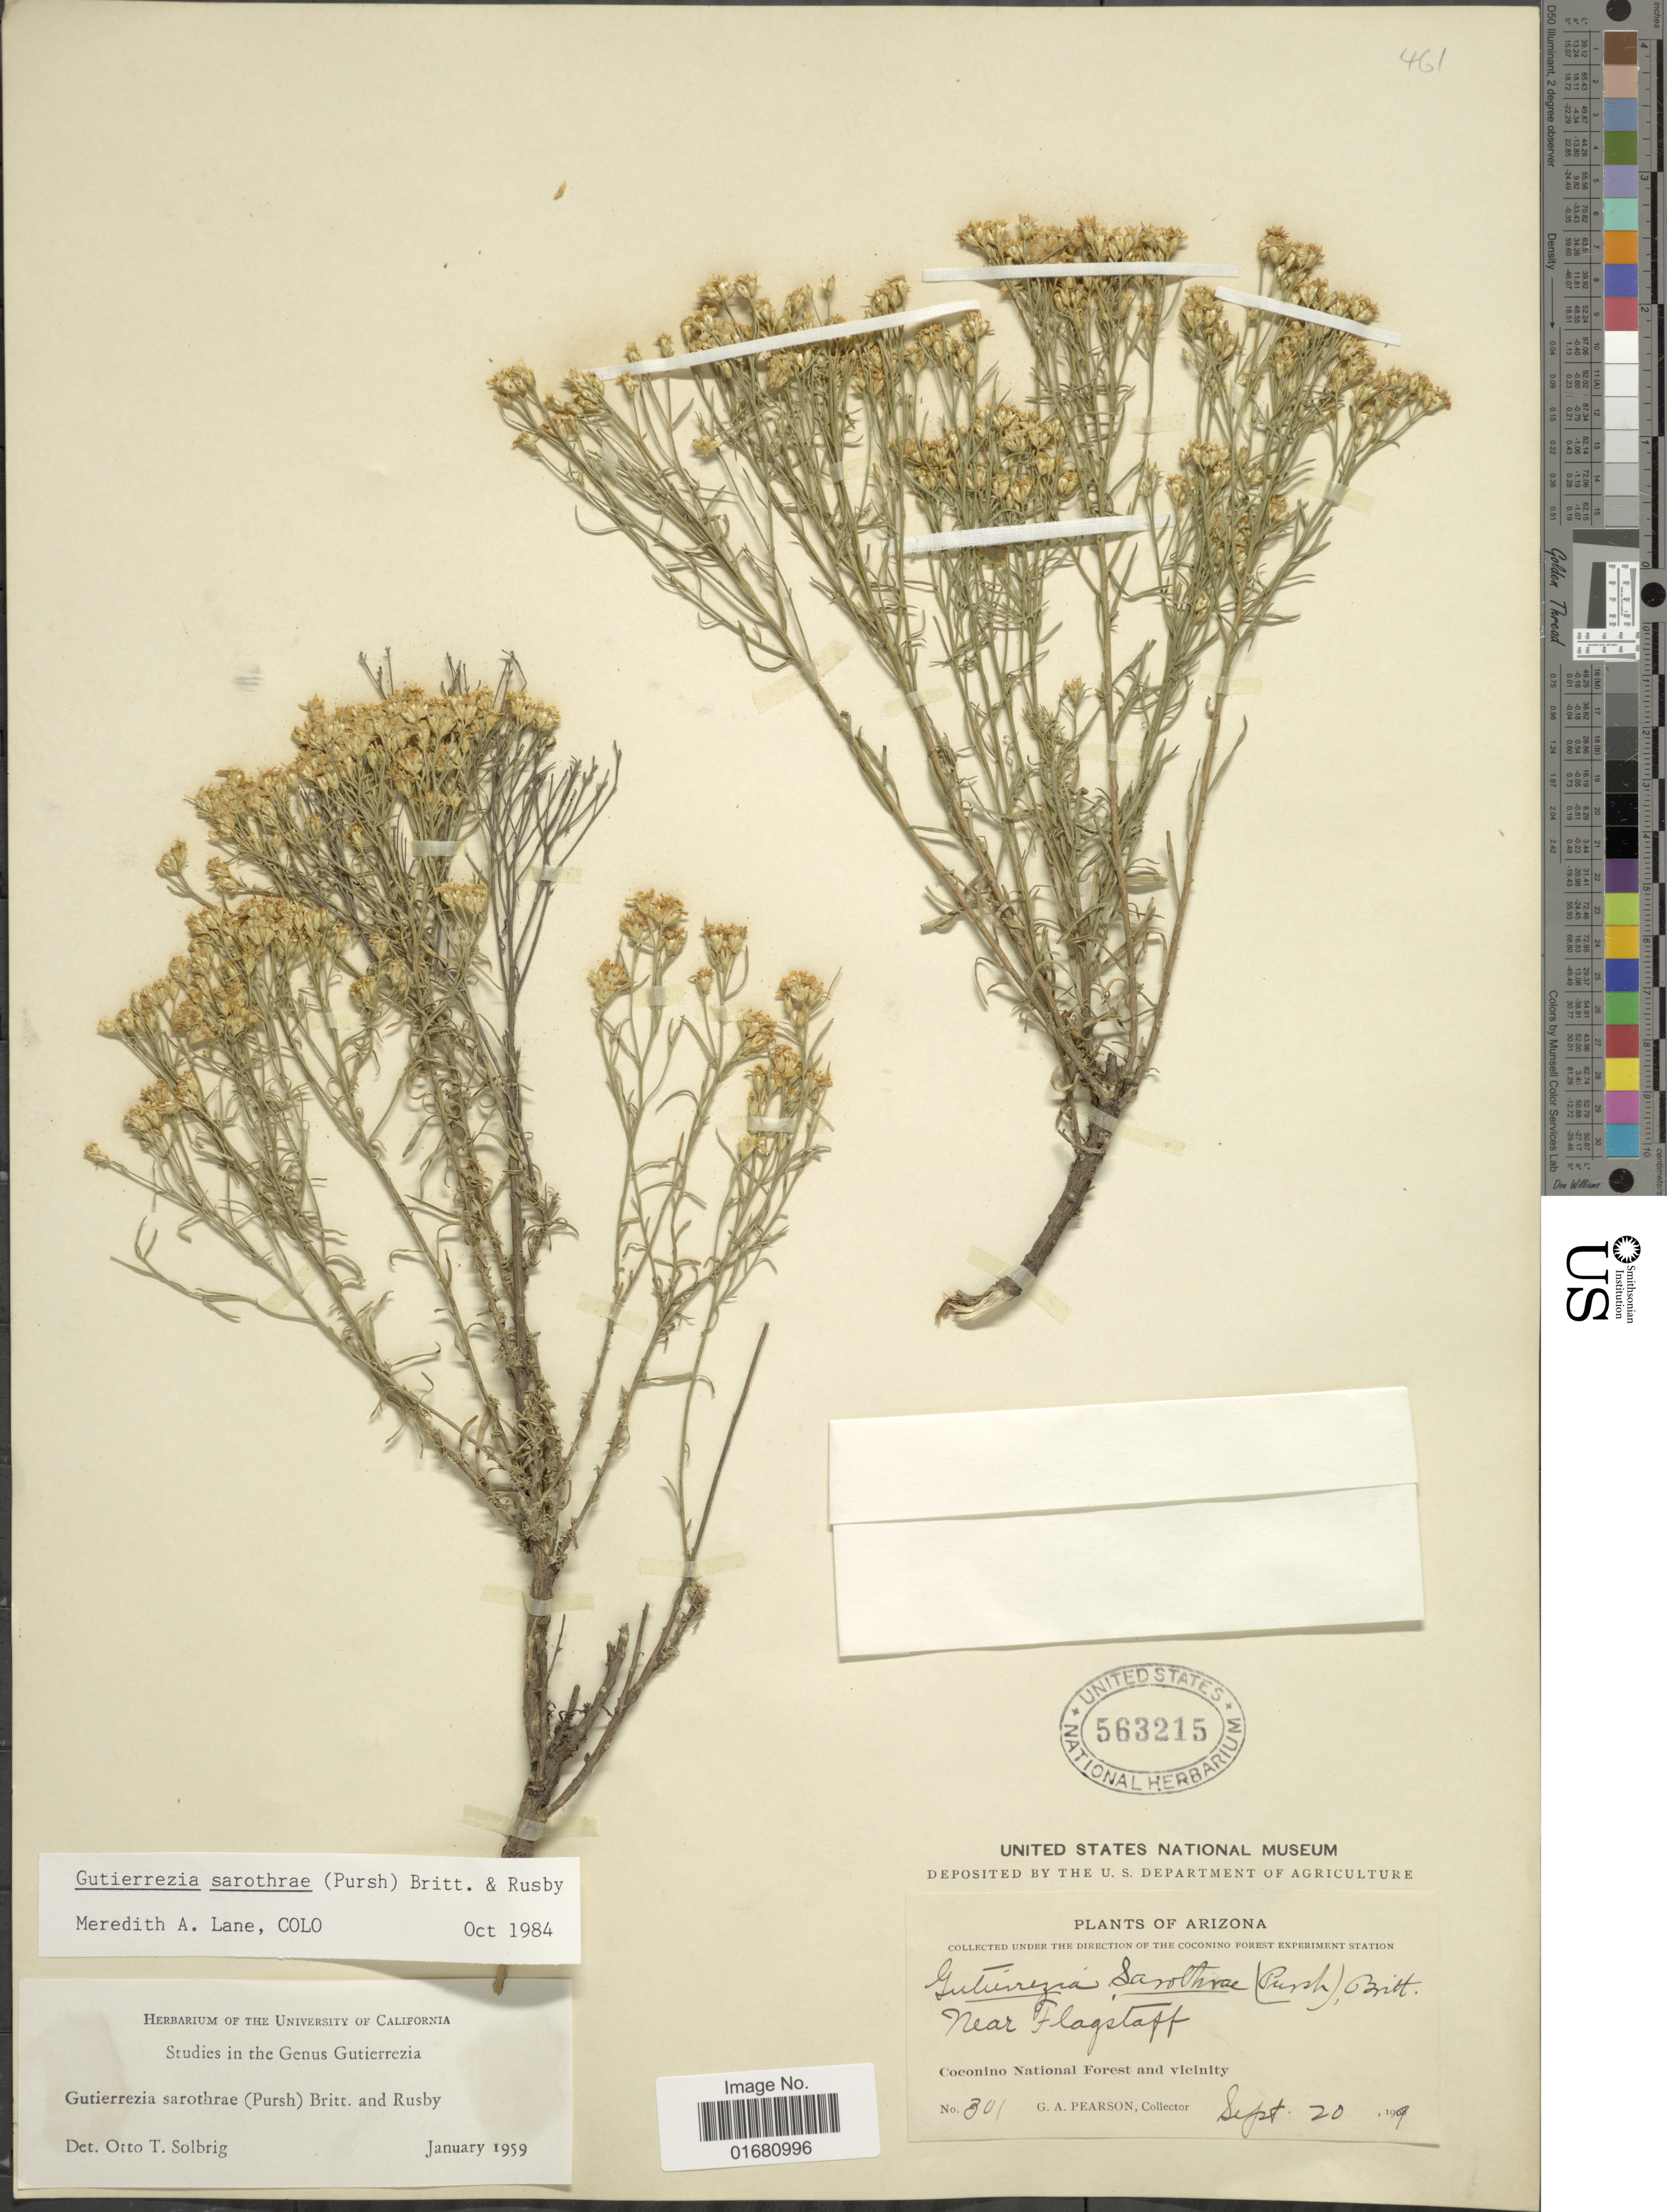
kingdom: Plantae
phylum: Tracheophyta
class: Magnoliopsida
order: Asterales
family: Asteraceae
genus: Gutierrezia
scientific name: Gutierrezia sarothrae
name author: (Pursh) Britton & Rusby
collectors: G. A. Pearson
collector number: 301*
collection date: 1909-09-20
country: United States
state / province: Arizona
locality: Coconino National Forest and vicinity, Near Flagstaff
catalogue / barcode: US 563215